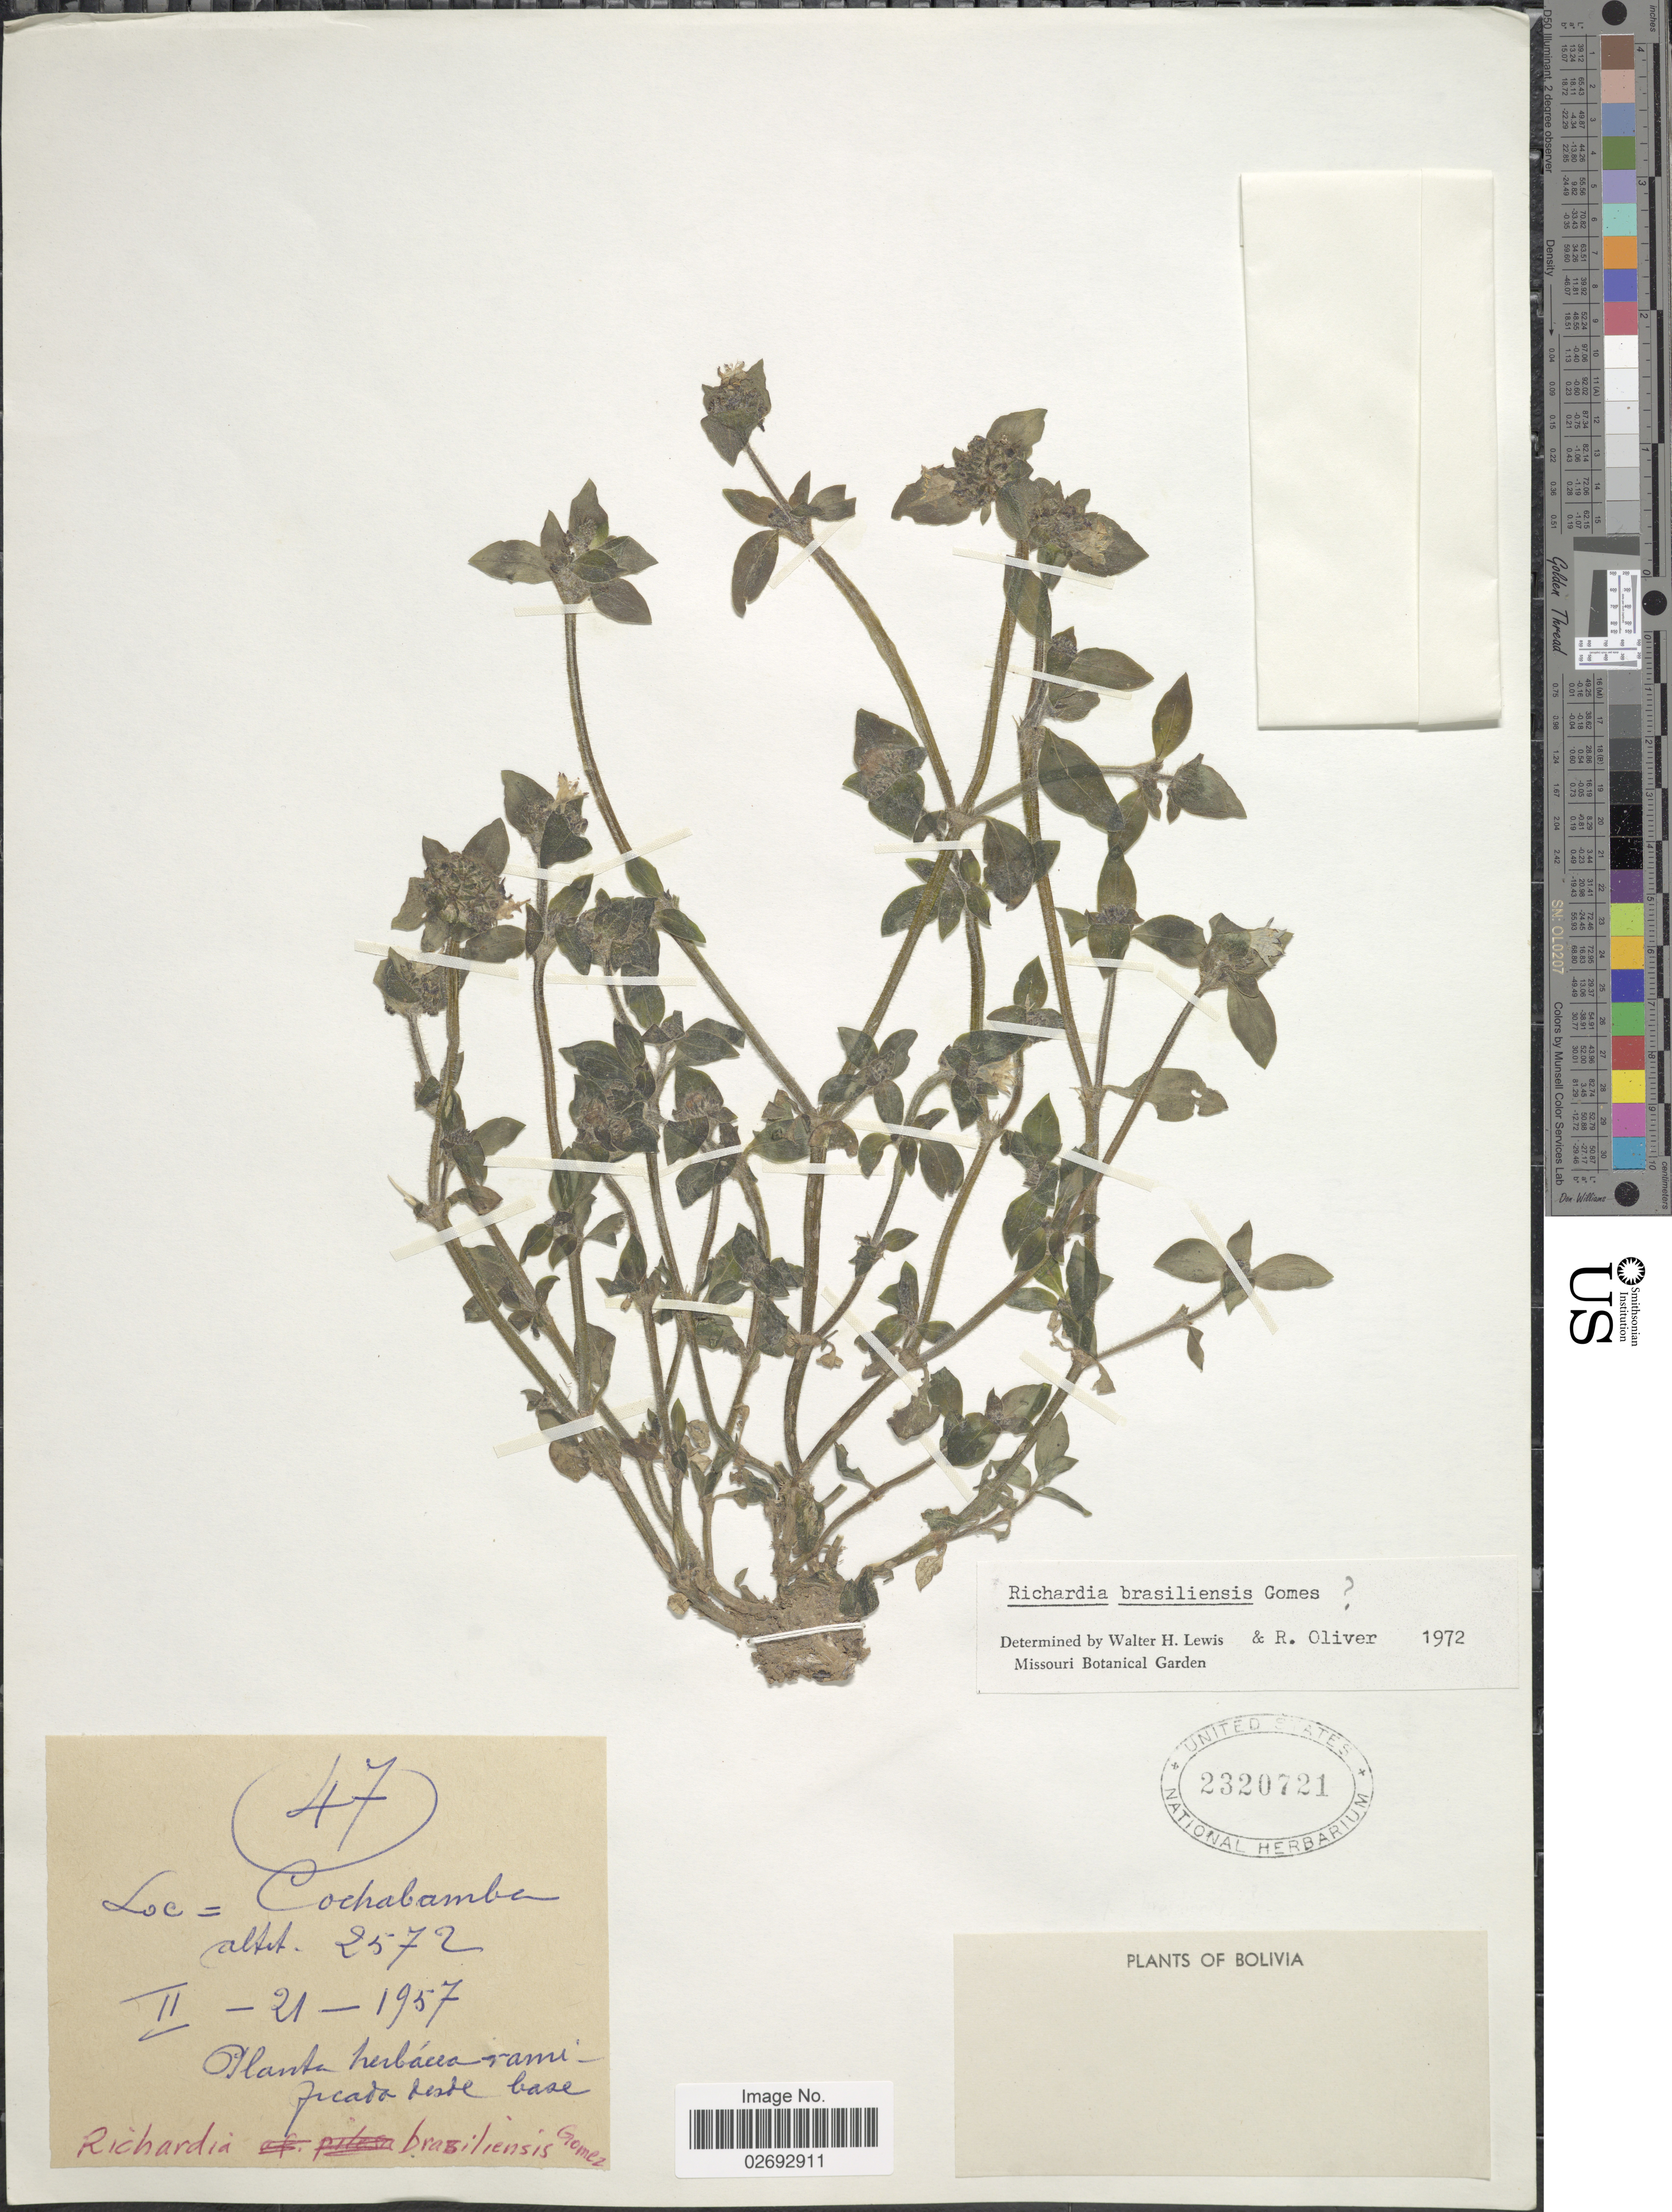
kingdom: Plantae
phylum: Tracheophyta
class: Magnoliopsida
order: Gentianales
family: Rubiaceae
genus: Richardia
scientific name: Richardia brasiliensis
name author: Gomes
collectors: Gomez, --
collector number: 47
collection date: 1957-02-21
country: Bolivia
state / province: Cochabamba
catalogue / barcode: US 2320721